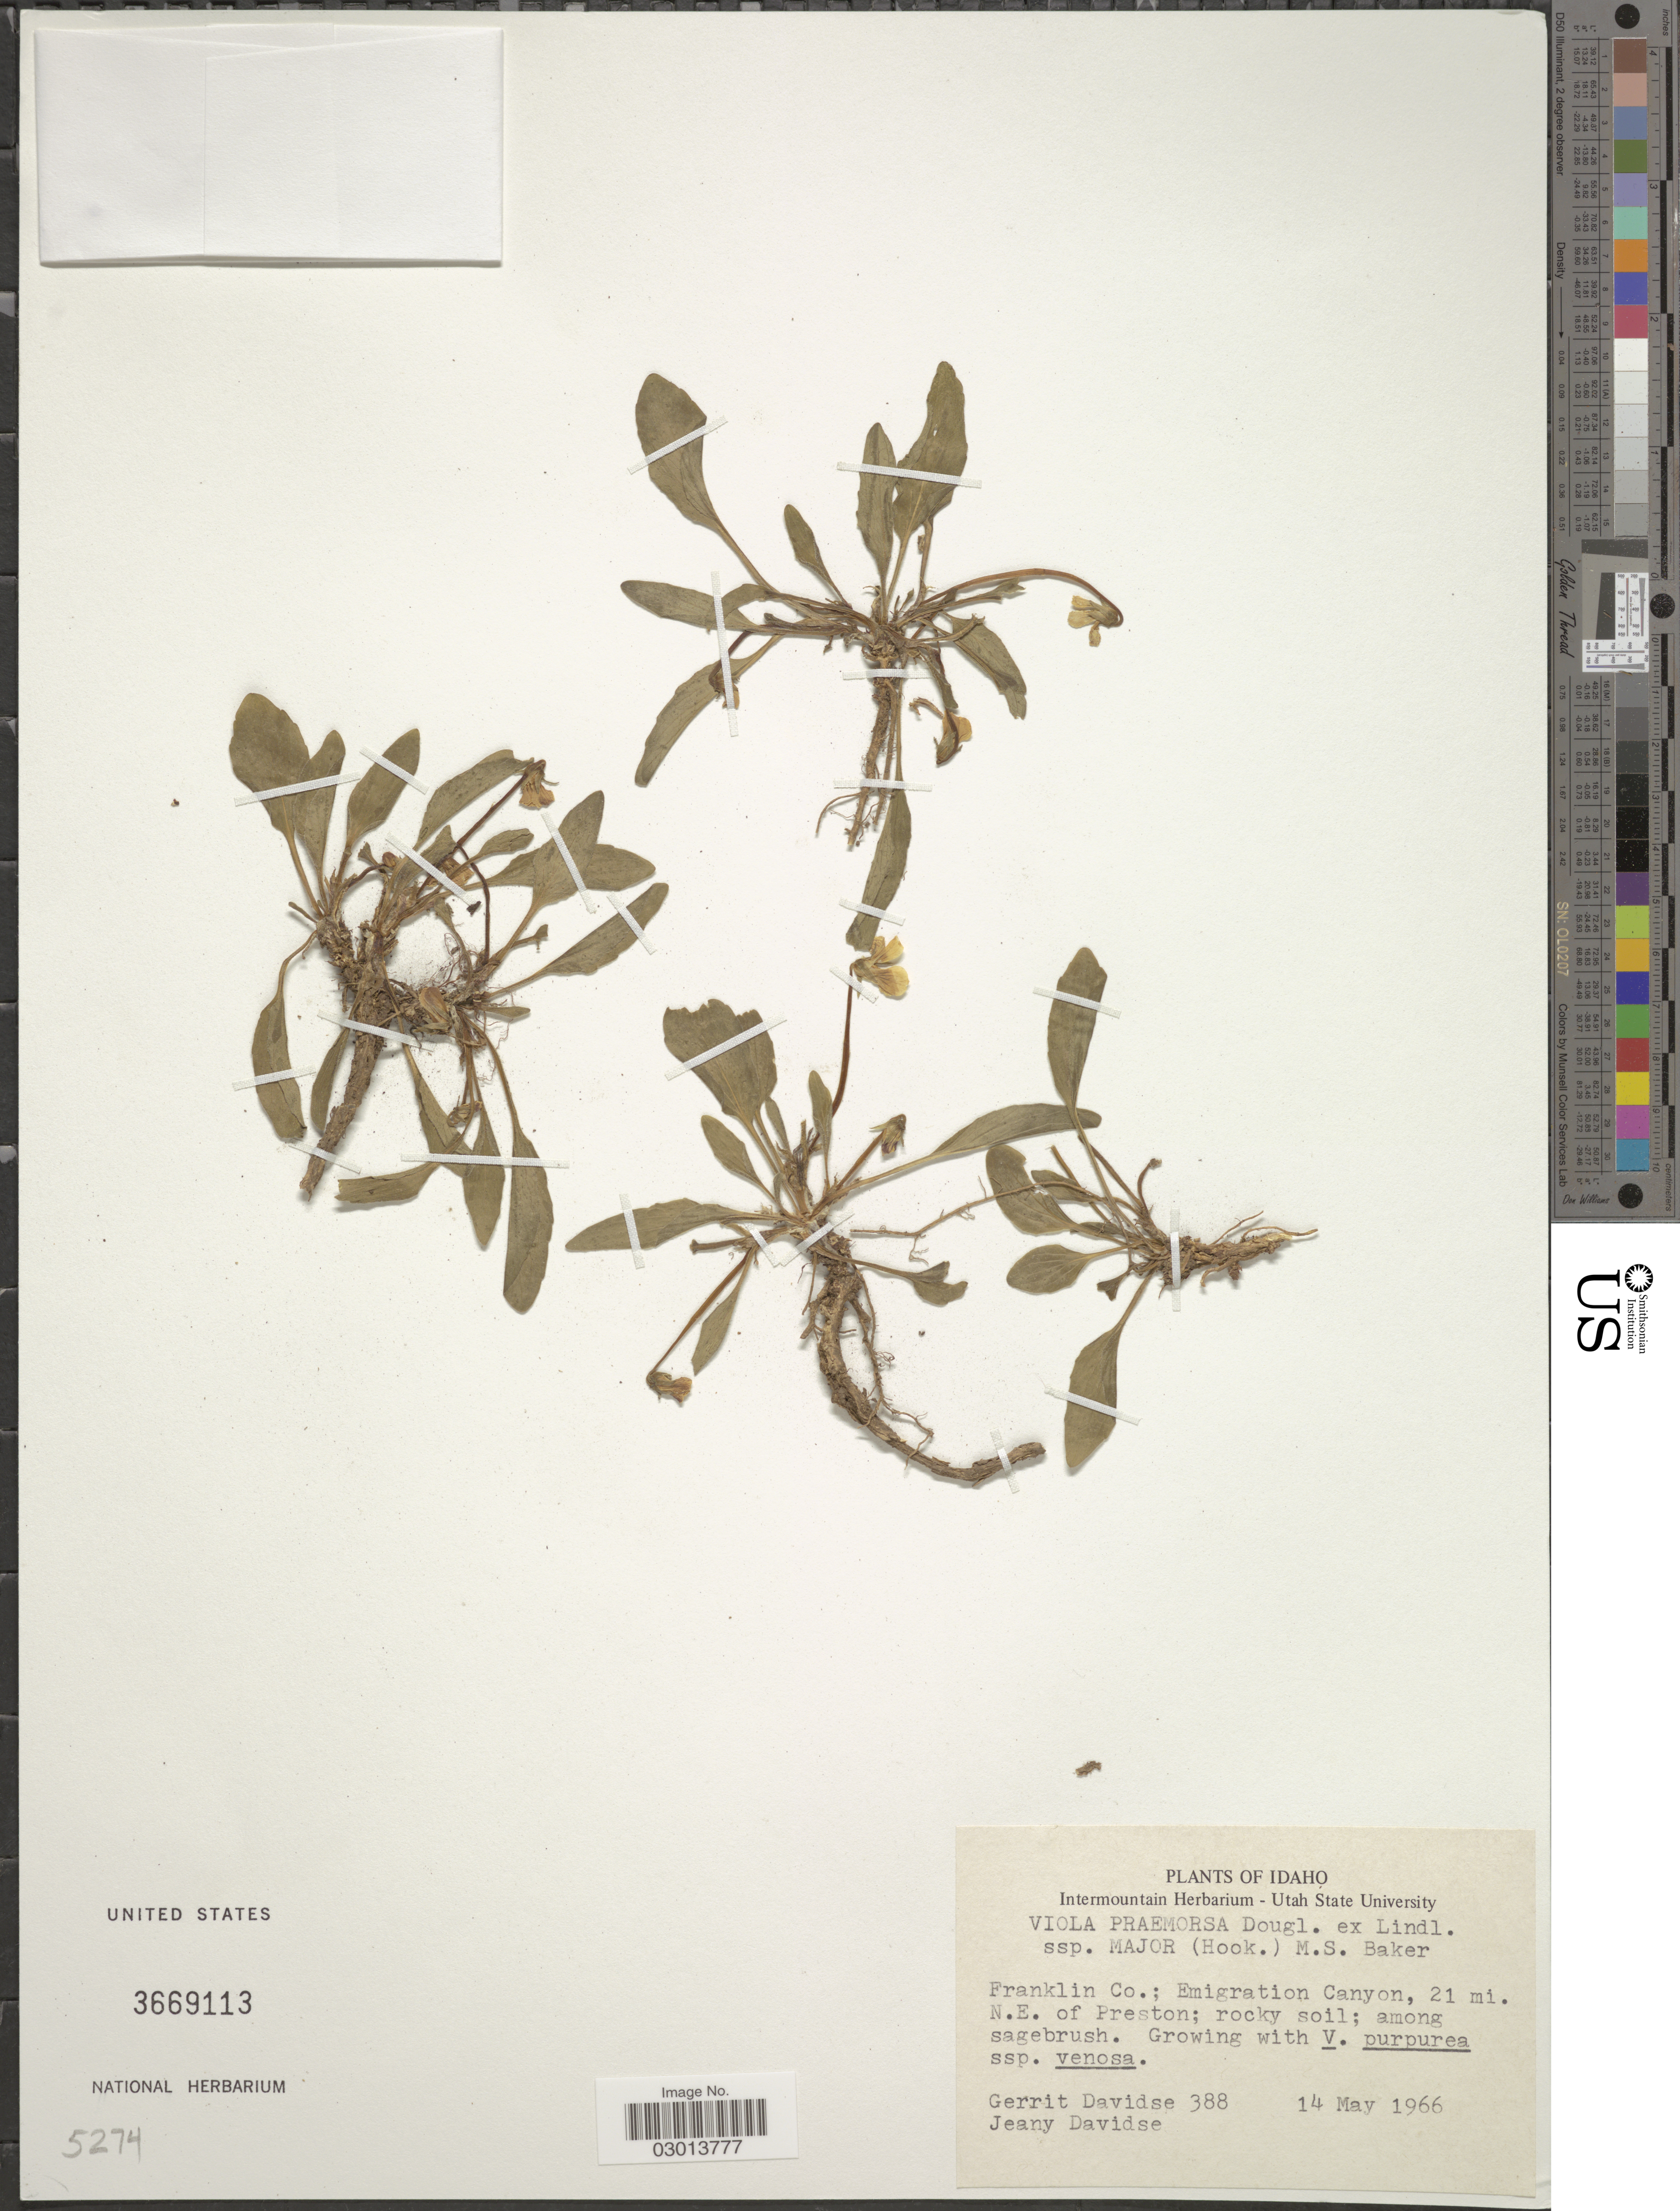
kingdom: Plantae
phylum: Tracheophyta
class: Magnoliopsida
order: Malpighiales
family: Violaceae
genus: Viola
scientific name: Viola praemorsa subsp. major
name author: (Hook.) M.S. Baker & Clausen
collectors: G. Davidse & J. Davidse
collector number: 388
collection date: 1966-05-14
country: United States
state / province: Idaho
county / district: Franklin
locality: Emigration Canyon, 21 mi. N.E. of Preston.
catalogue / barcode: US 3669113